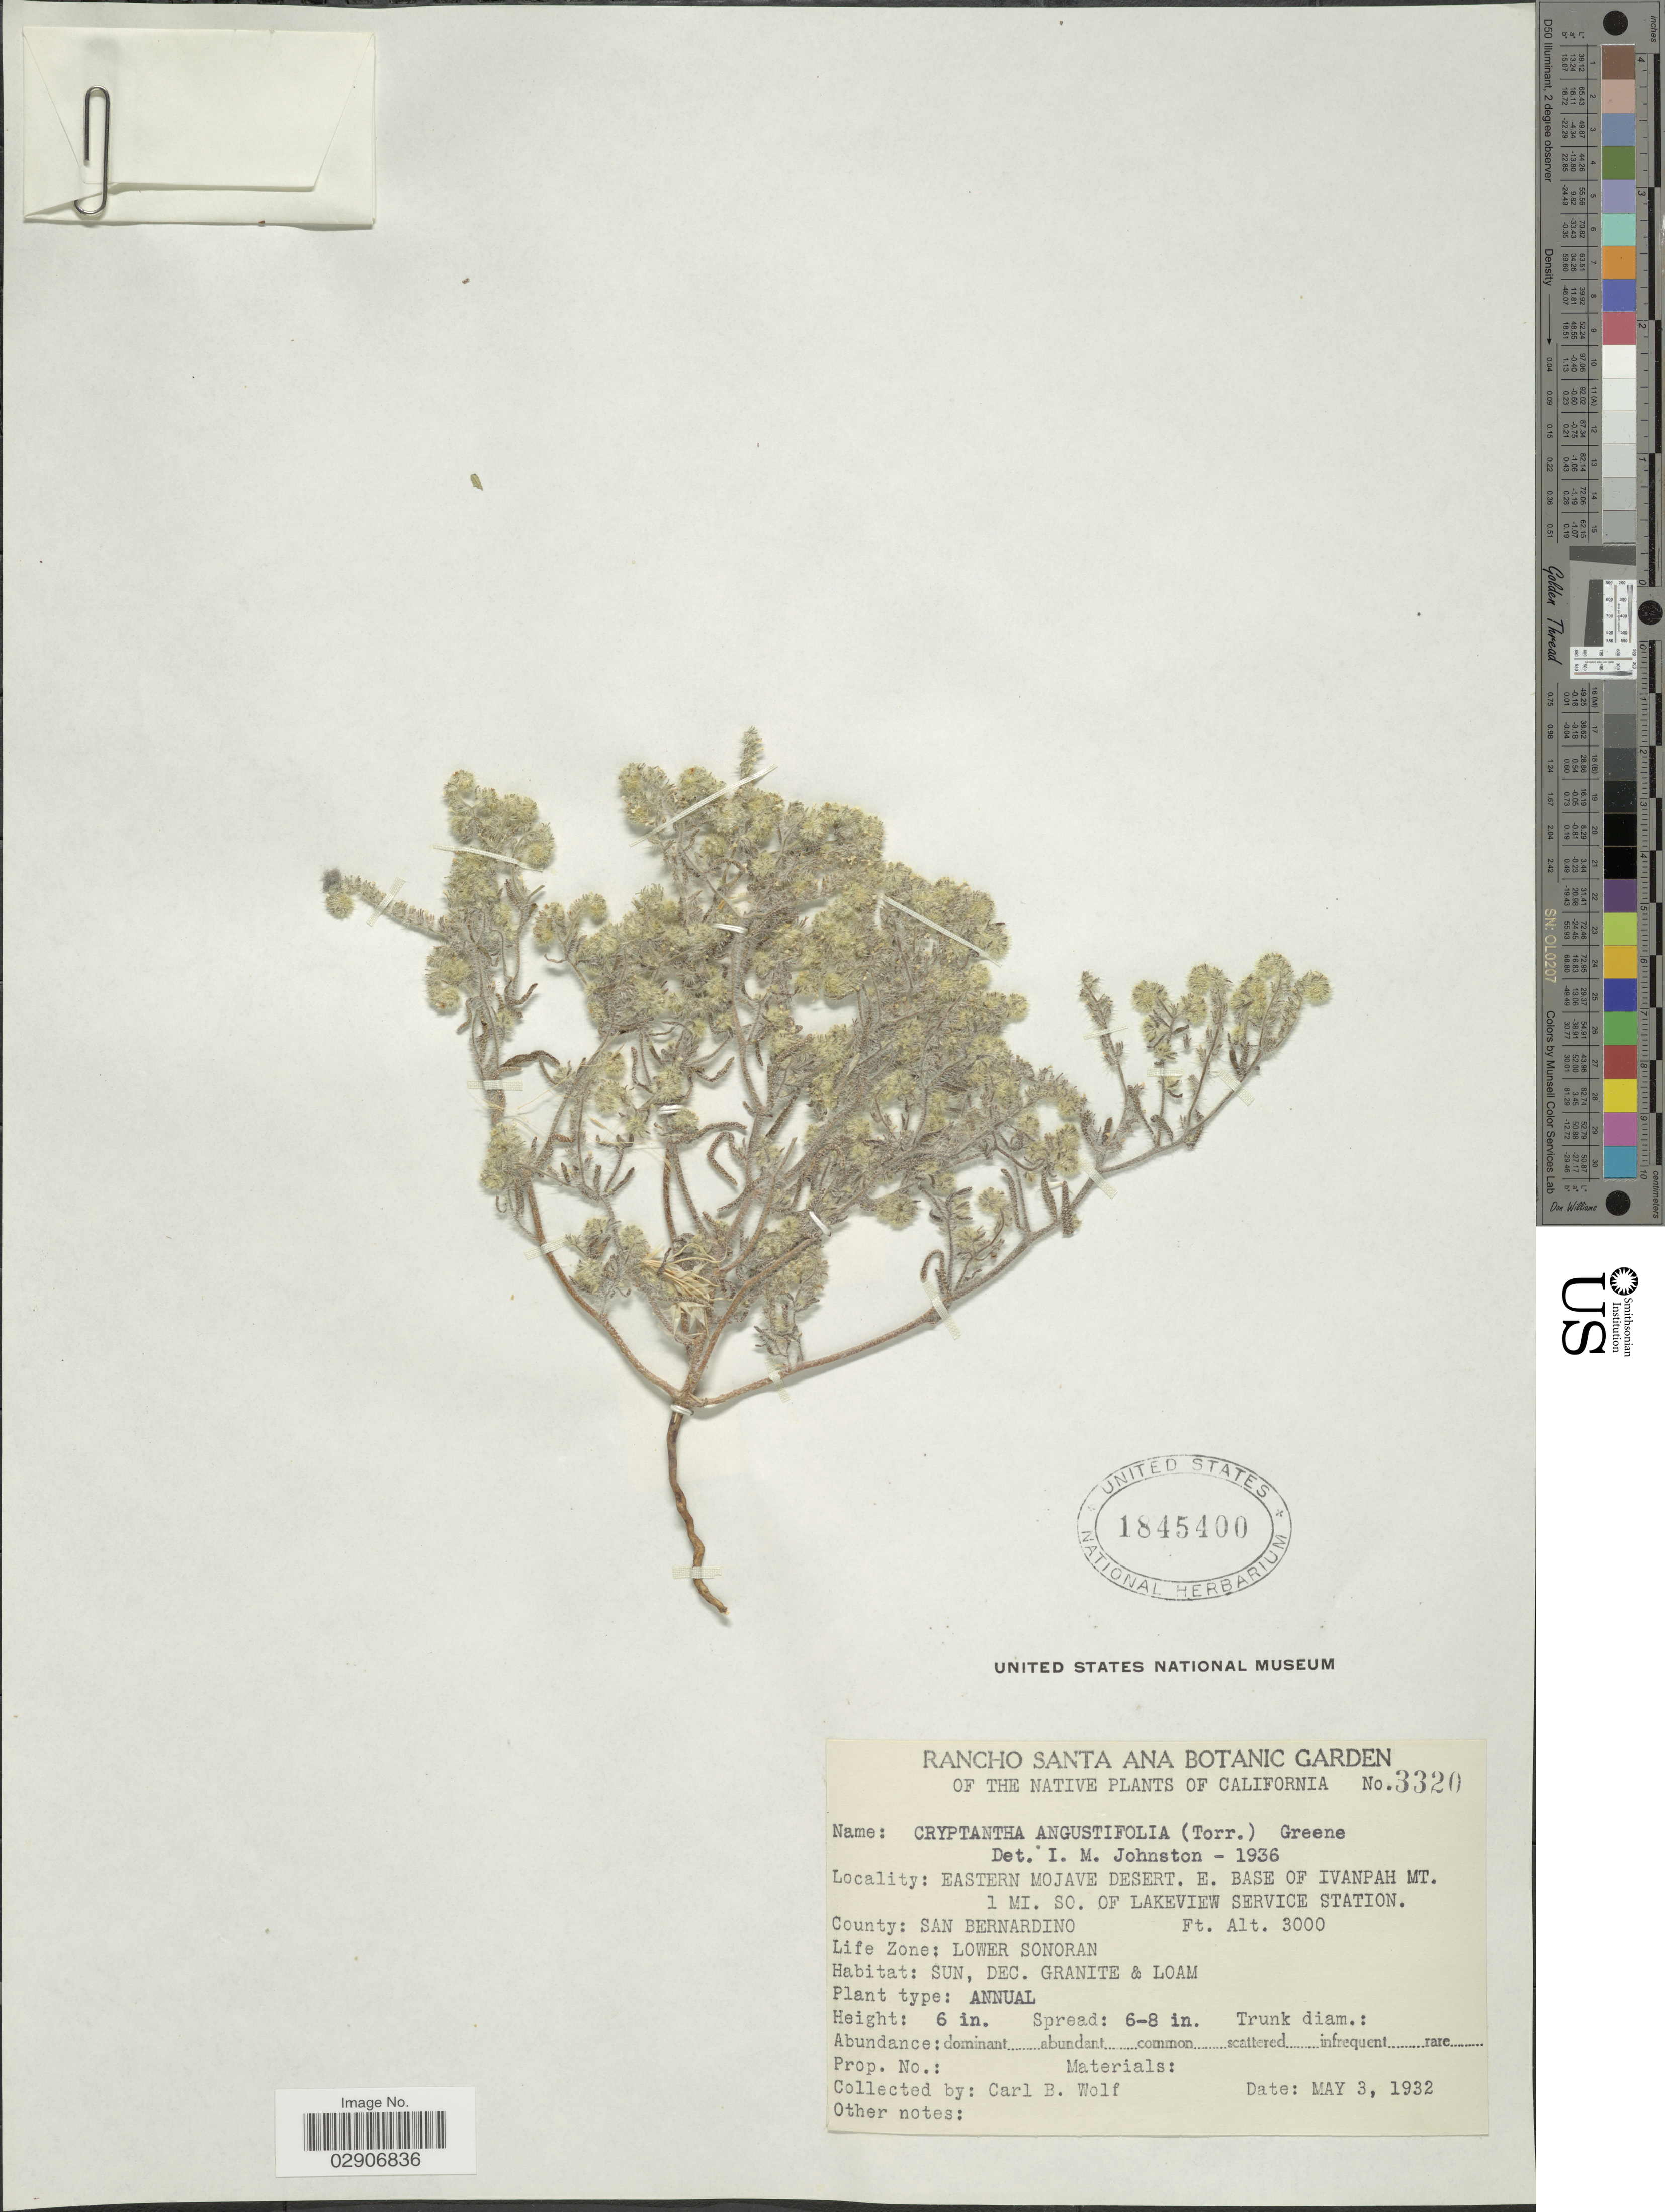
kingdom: Plantae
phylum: Tracheophyta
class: Magnoliopsida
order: Boraginales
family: Boraginaceae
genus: Cryptantha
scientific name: Cryptantha angustifolia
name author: (Torr.) Greene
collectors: C. B. Wolf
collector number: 3320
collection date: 1932-05-03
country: United States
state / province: California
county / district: San Bernardino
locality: Eastern Mojave Desert. E. Base of Ivanpah Mt. 1 Mi. SO. of Lakeview Service Station. County: San Bernardino. Life Zone: Lower Sonoran.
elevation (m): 914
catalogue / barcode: US 1845400